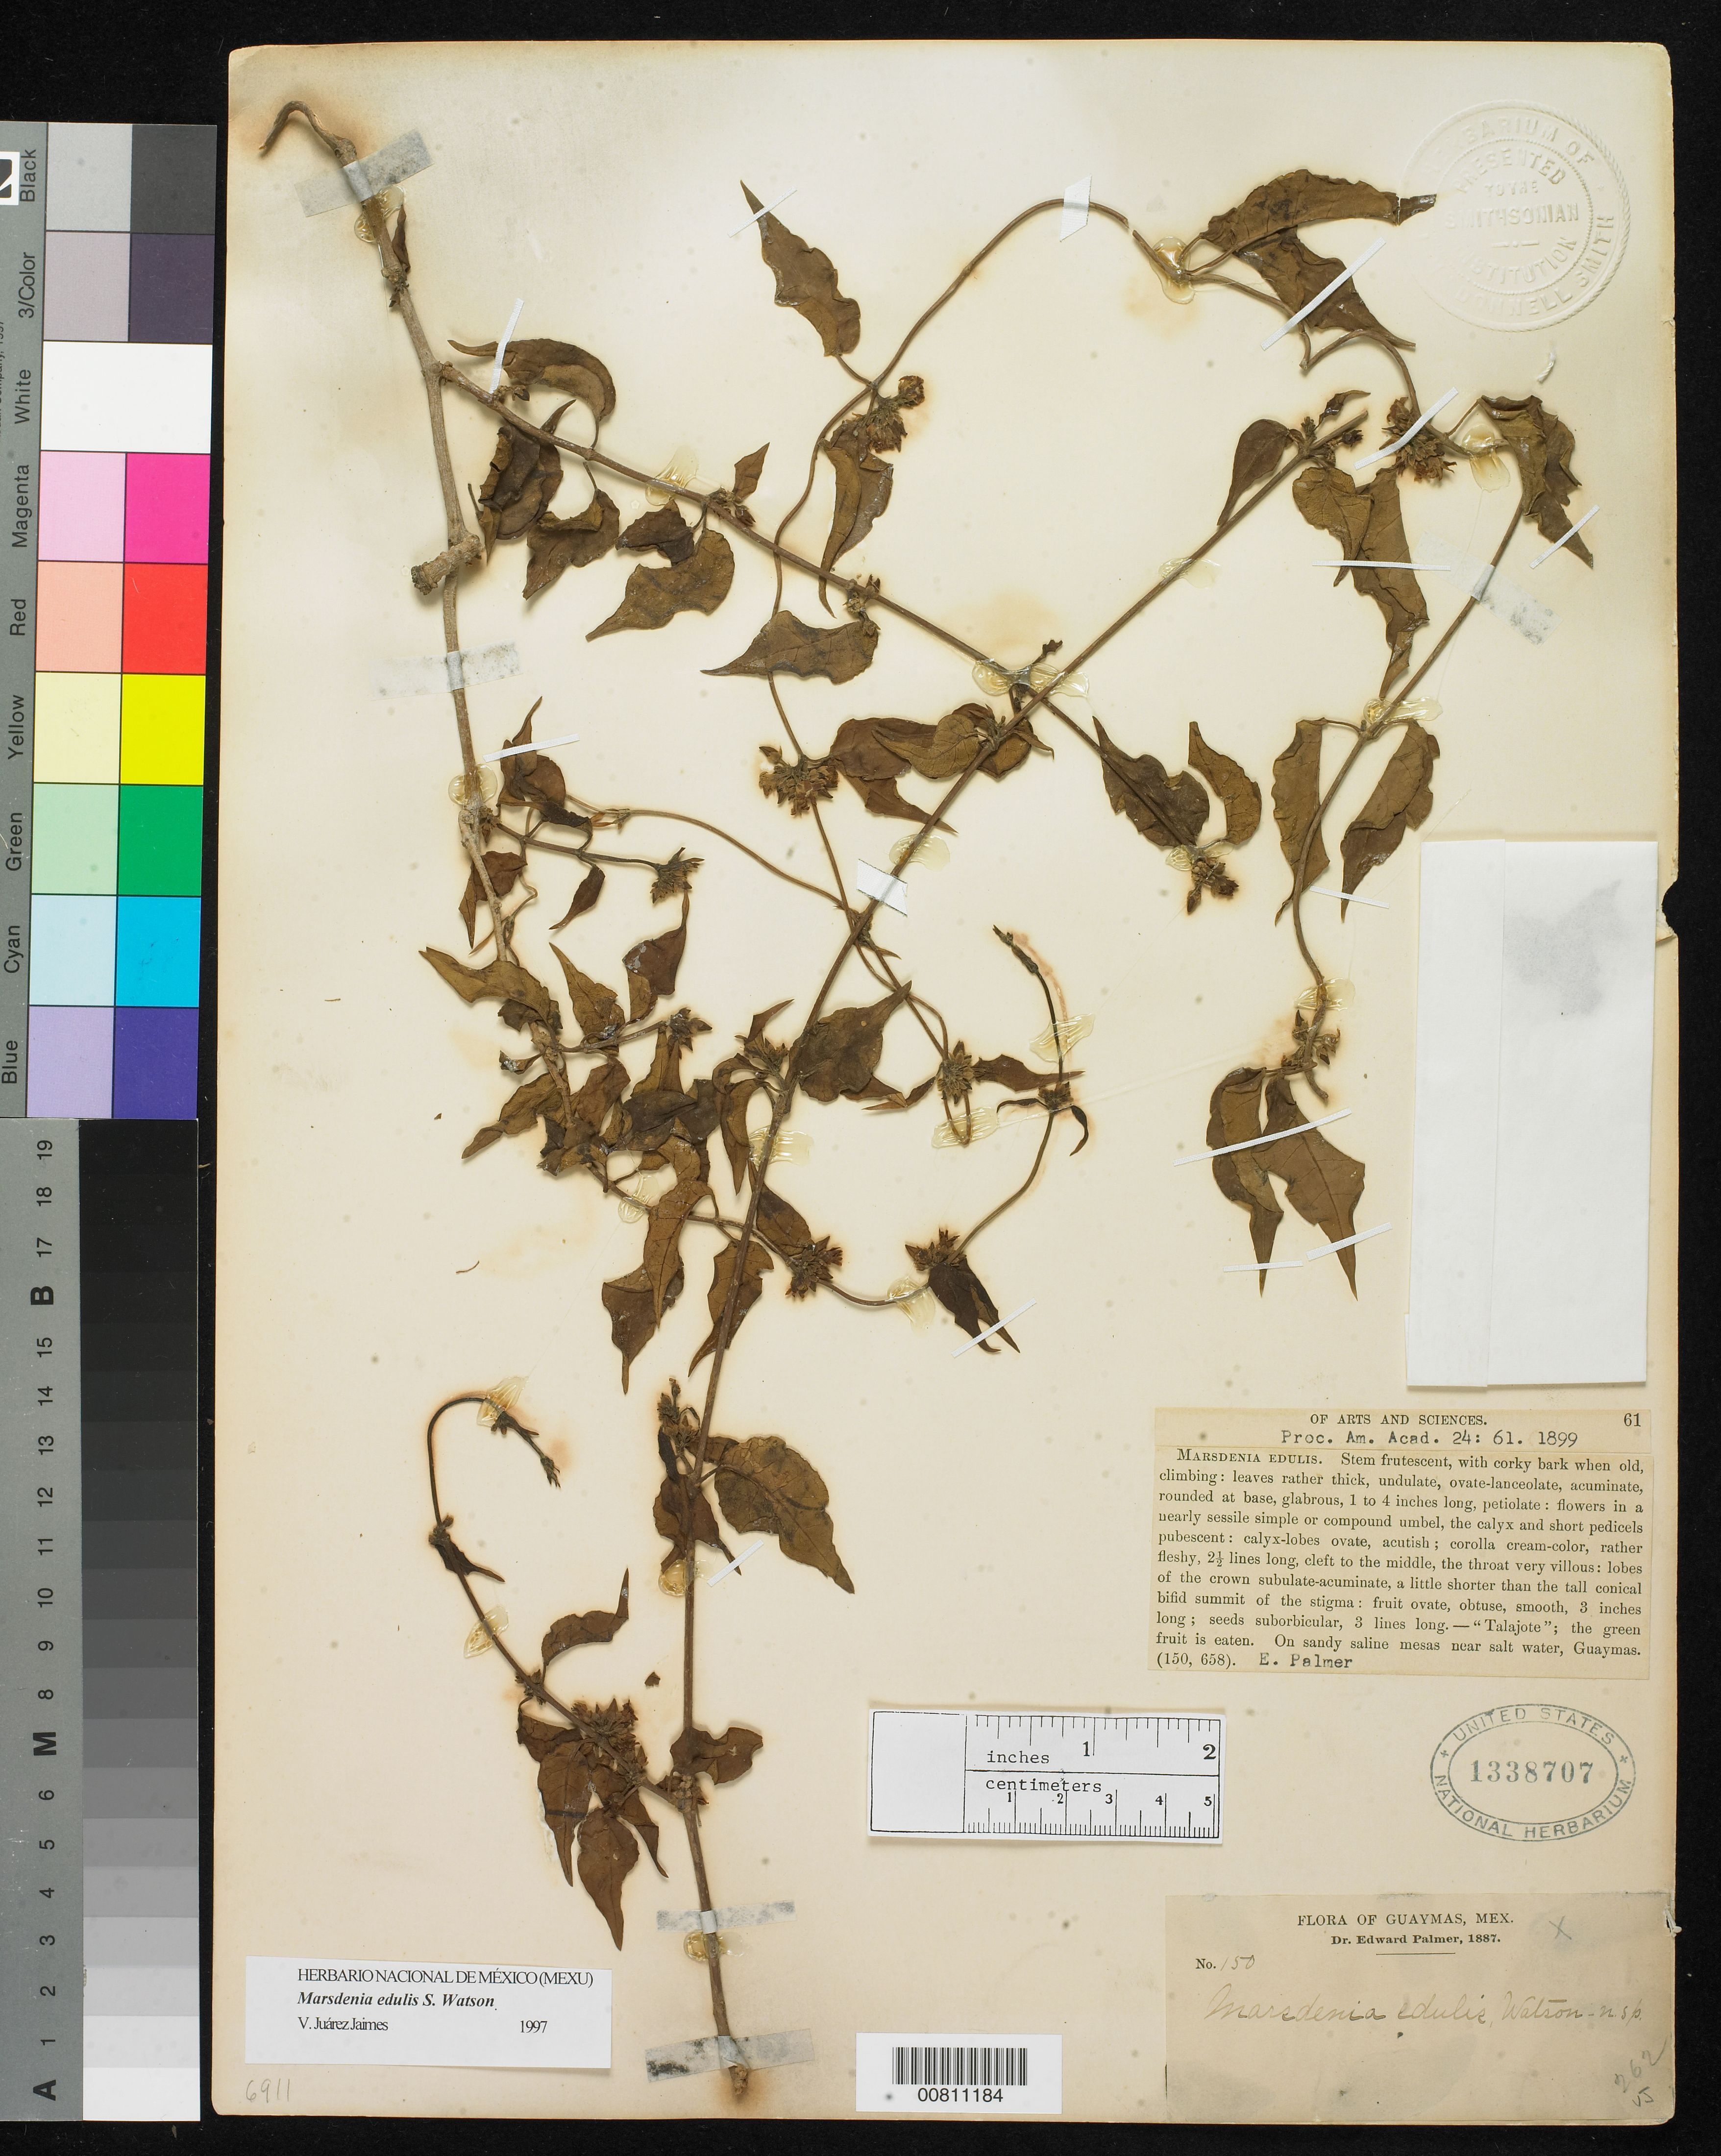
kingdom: Plantae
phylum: Tracheophyta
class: Magnoliopsida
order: Gentianales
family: Apocynaceae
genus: Marsdenia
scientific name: Marsdenia edulis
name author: S. Watson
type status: Isosyntype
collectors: E. Palmer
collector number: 150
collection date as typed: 1887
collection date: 1887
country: Mexico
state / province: Sonora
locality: Guaymas.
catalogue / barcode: US 1338707